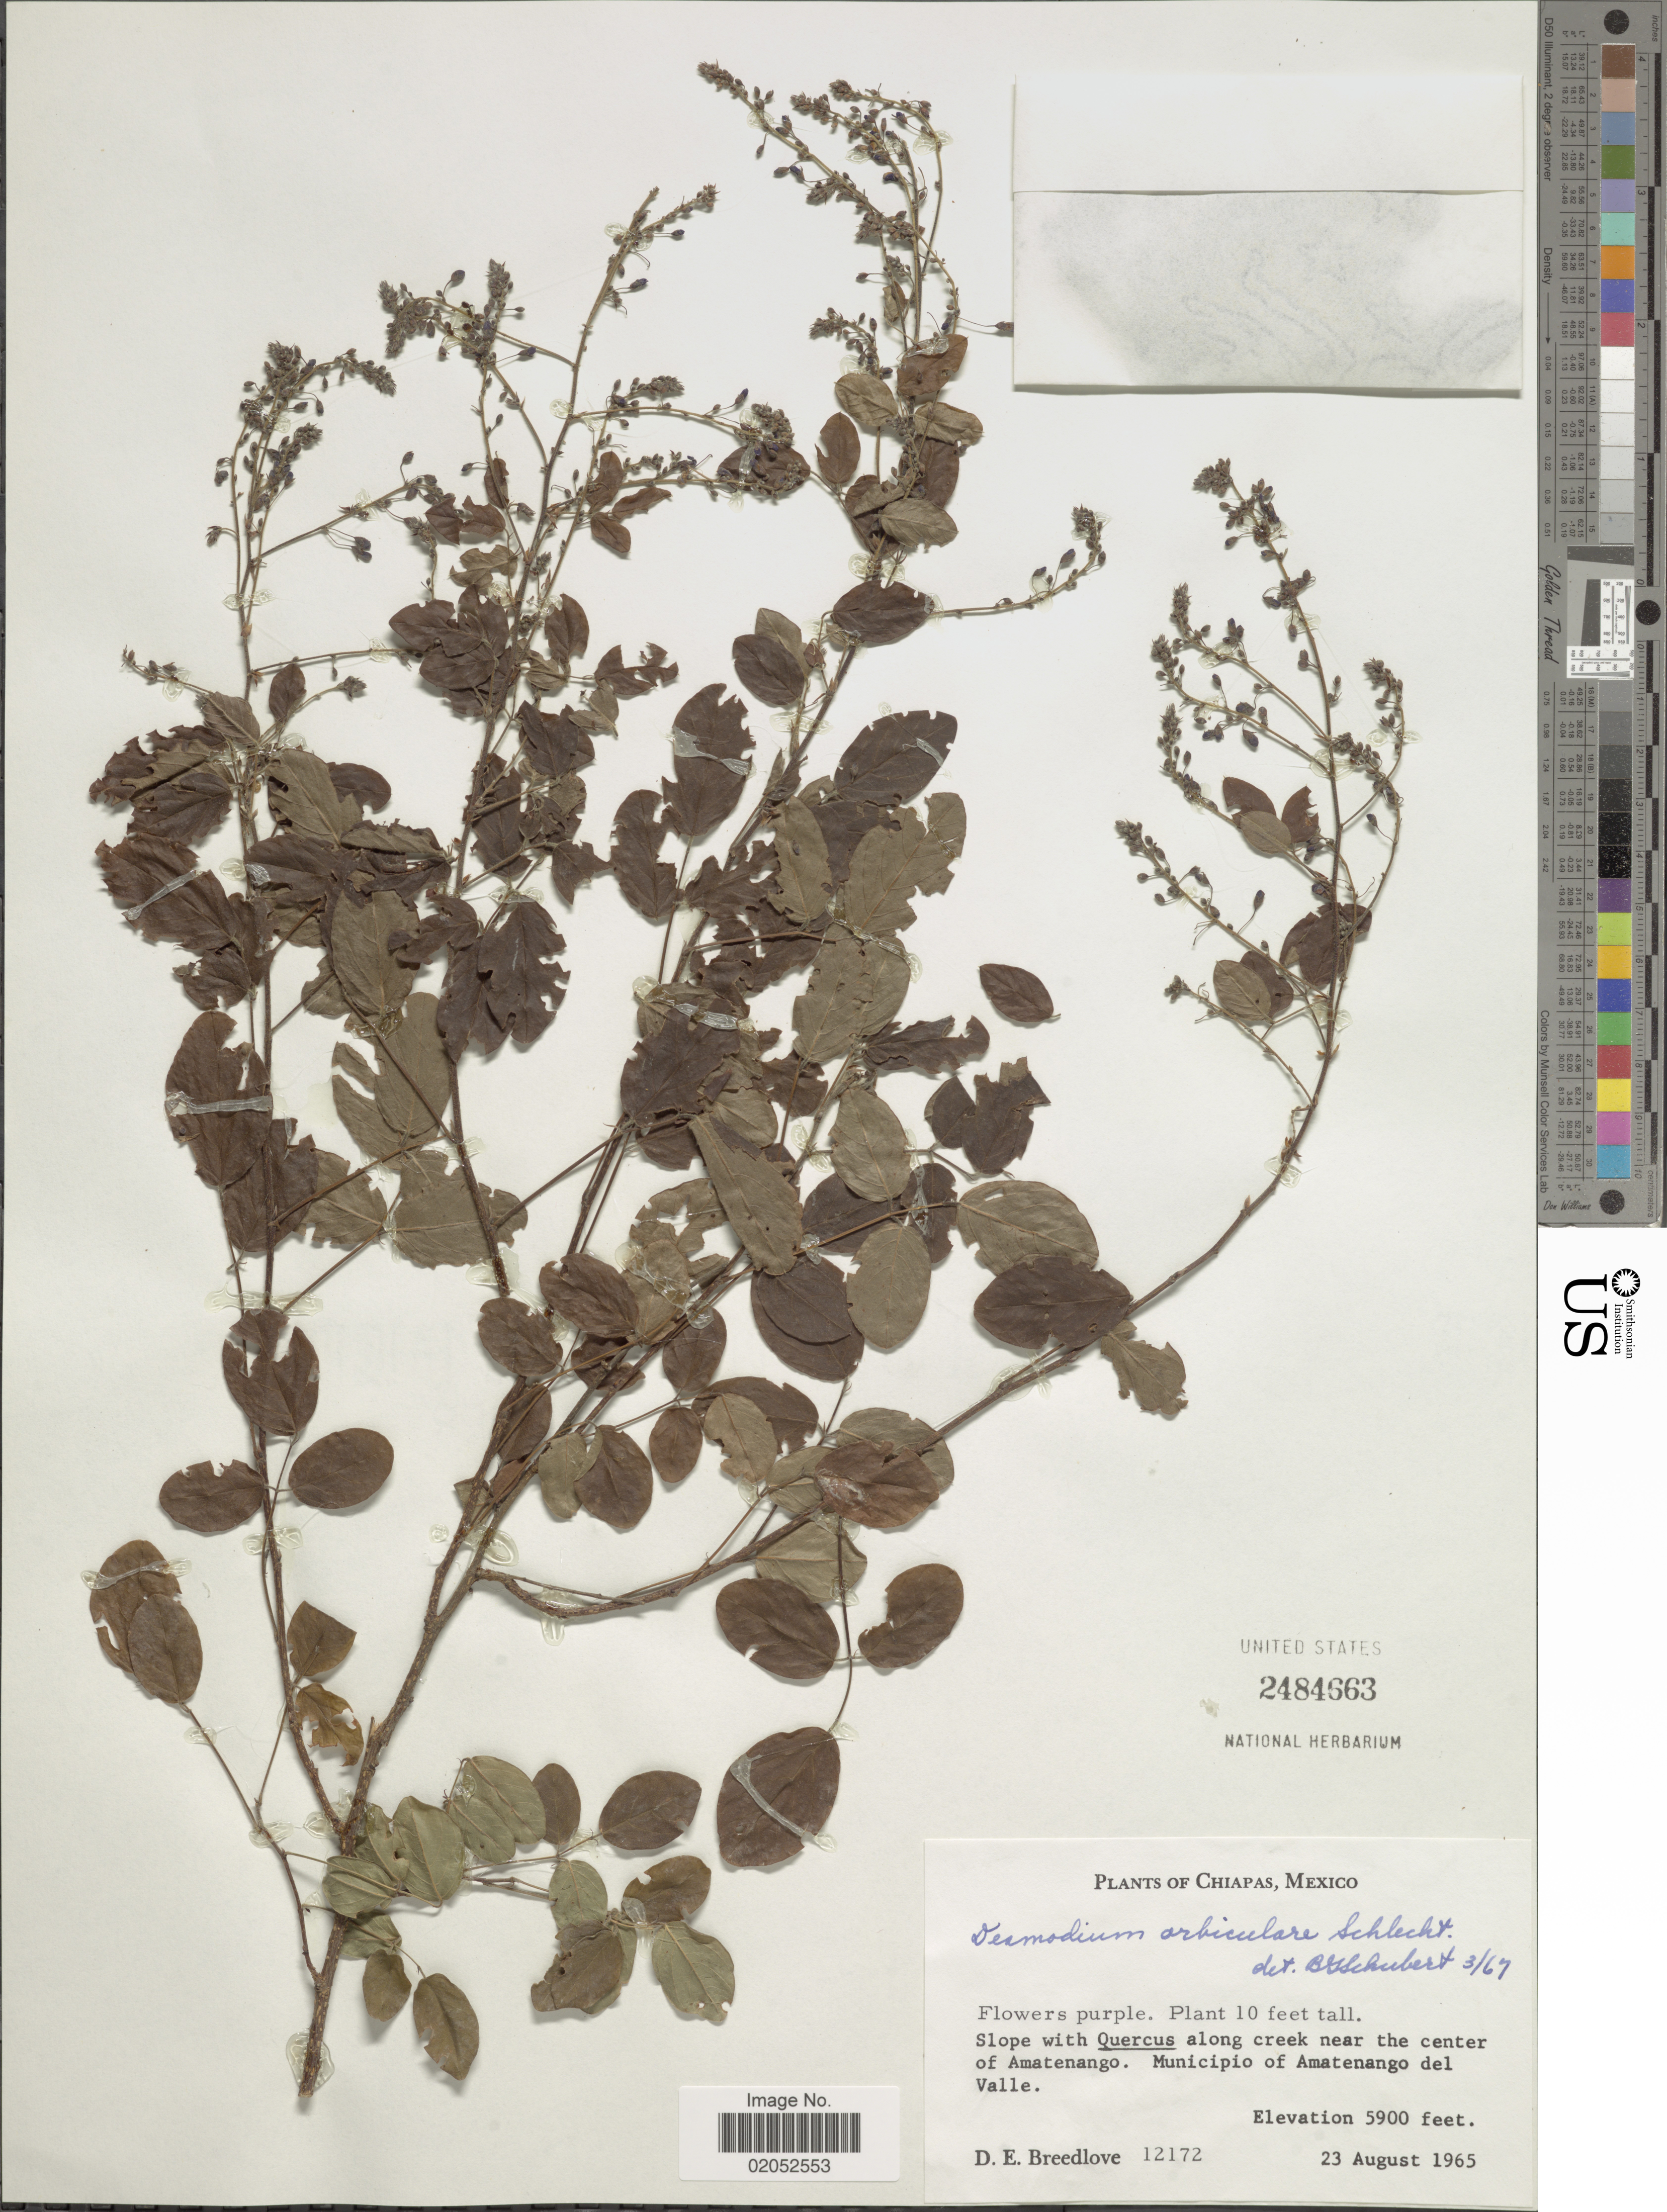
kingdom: Plantae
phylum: Tracheophyta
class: Magnoliopsida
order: Fabales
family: Fabaceae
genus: Desmodium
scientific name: Desmodium orbiculare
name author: Schltdl.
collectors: D. E. Breedlove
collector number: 12172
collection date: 1965-08-23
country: Mexico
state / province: Chiapas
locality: Along creek near the center of Amatenango. Municipio of Amatenango del Valle.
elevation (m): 1798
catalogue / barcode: US 2484663